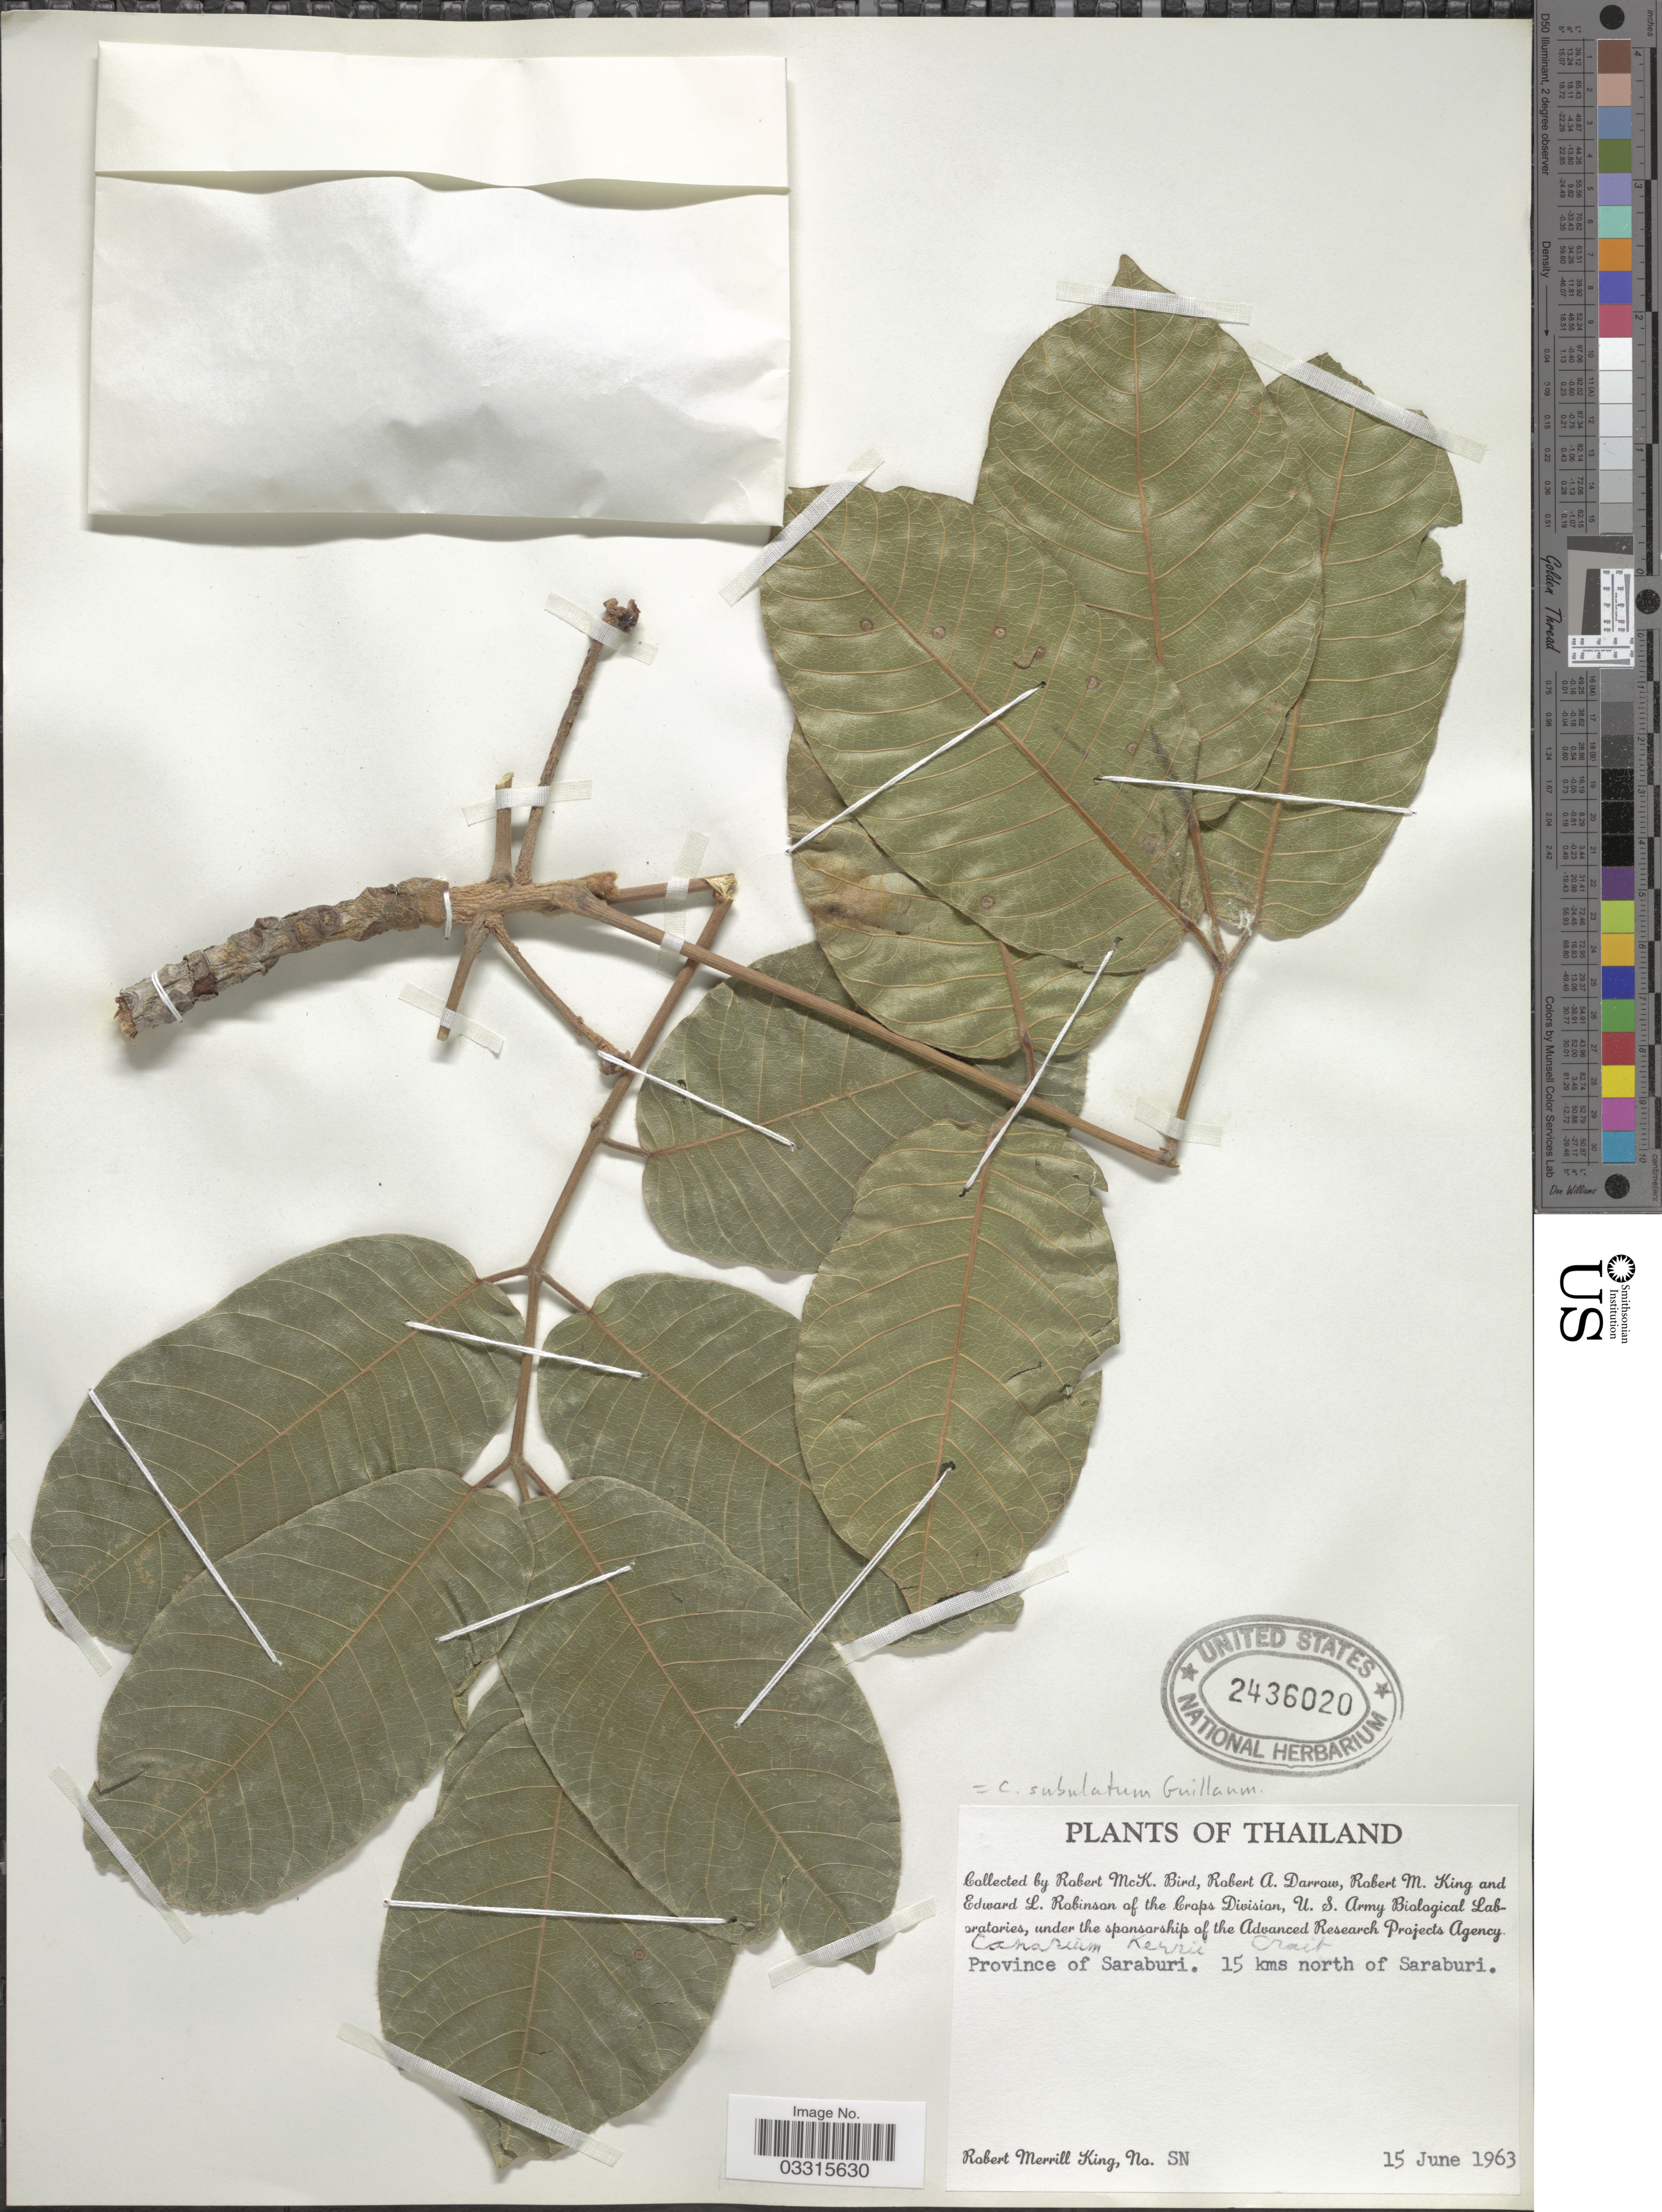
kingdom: Plantae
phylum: Tracheophyta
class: Magnoliopsida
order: Sapindales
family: Burseraceae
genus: Canarium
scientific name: Canarium subulatum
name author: Guillaumin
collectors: R. M. Bird, R. A. Darrow, R. M. King & E. L. Robinson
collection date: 1963-06-15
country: Thailand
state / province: Saraburi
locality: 15 kms north of Saraburi.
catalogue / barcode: US 2436020